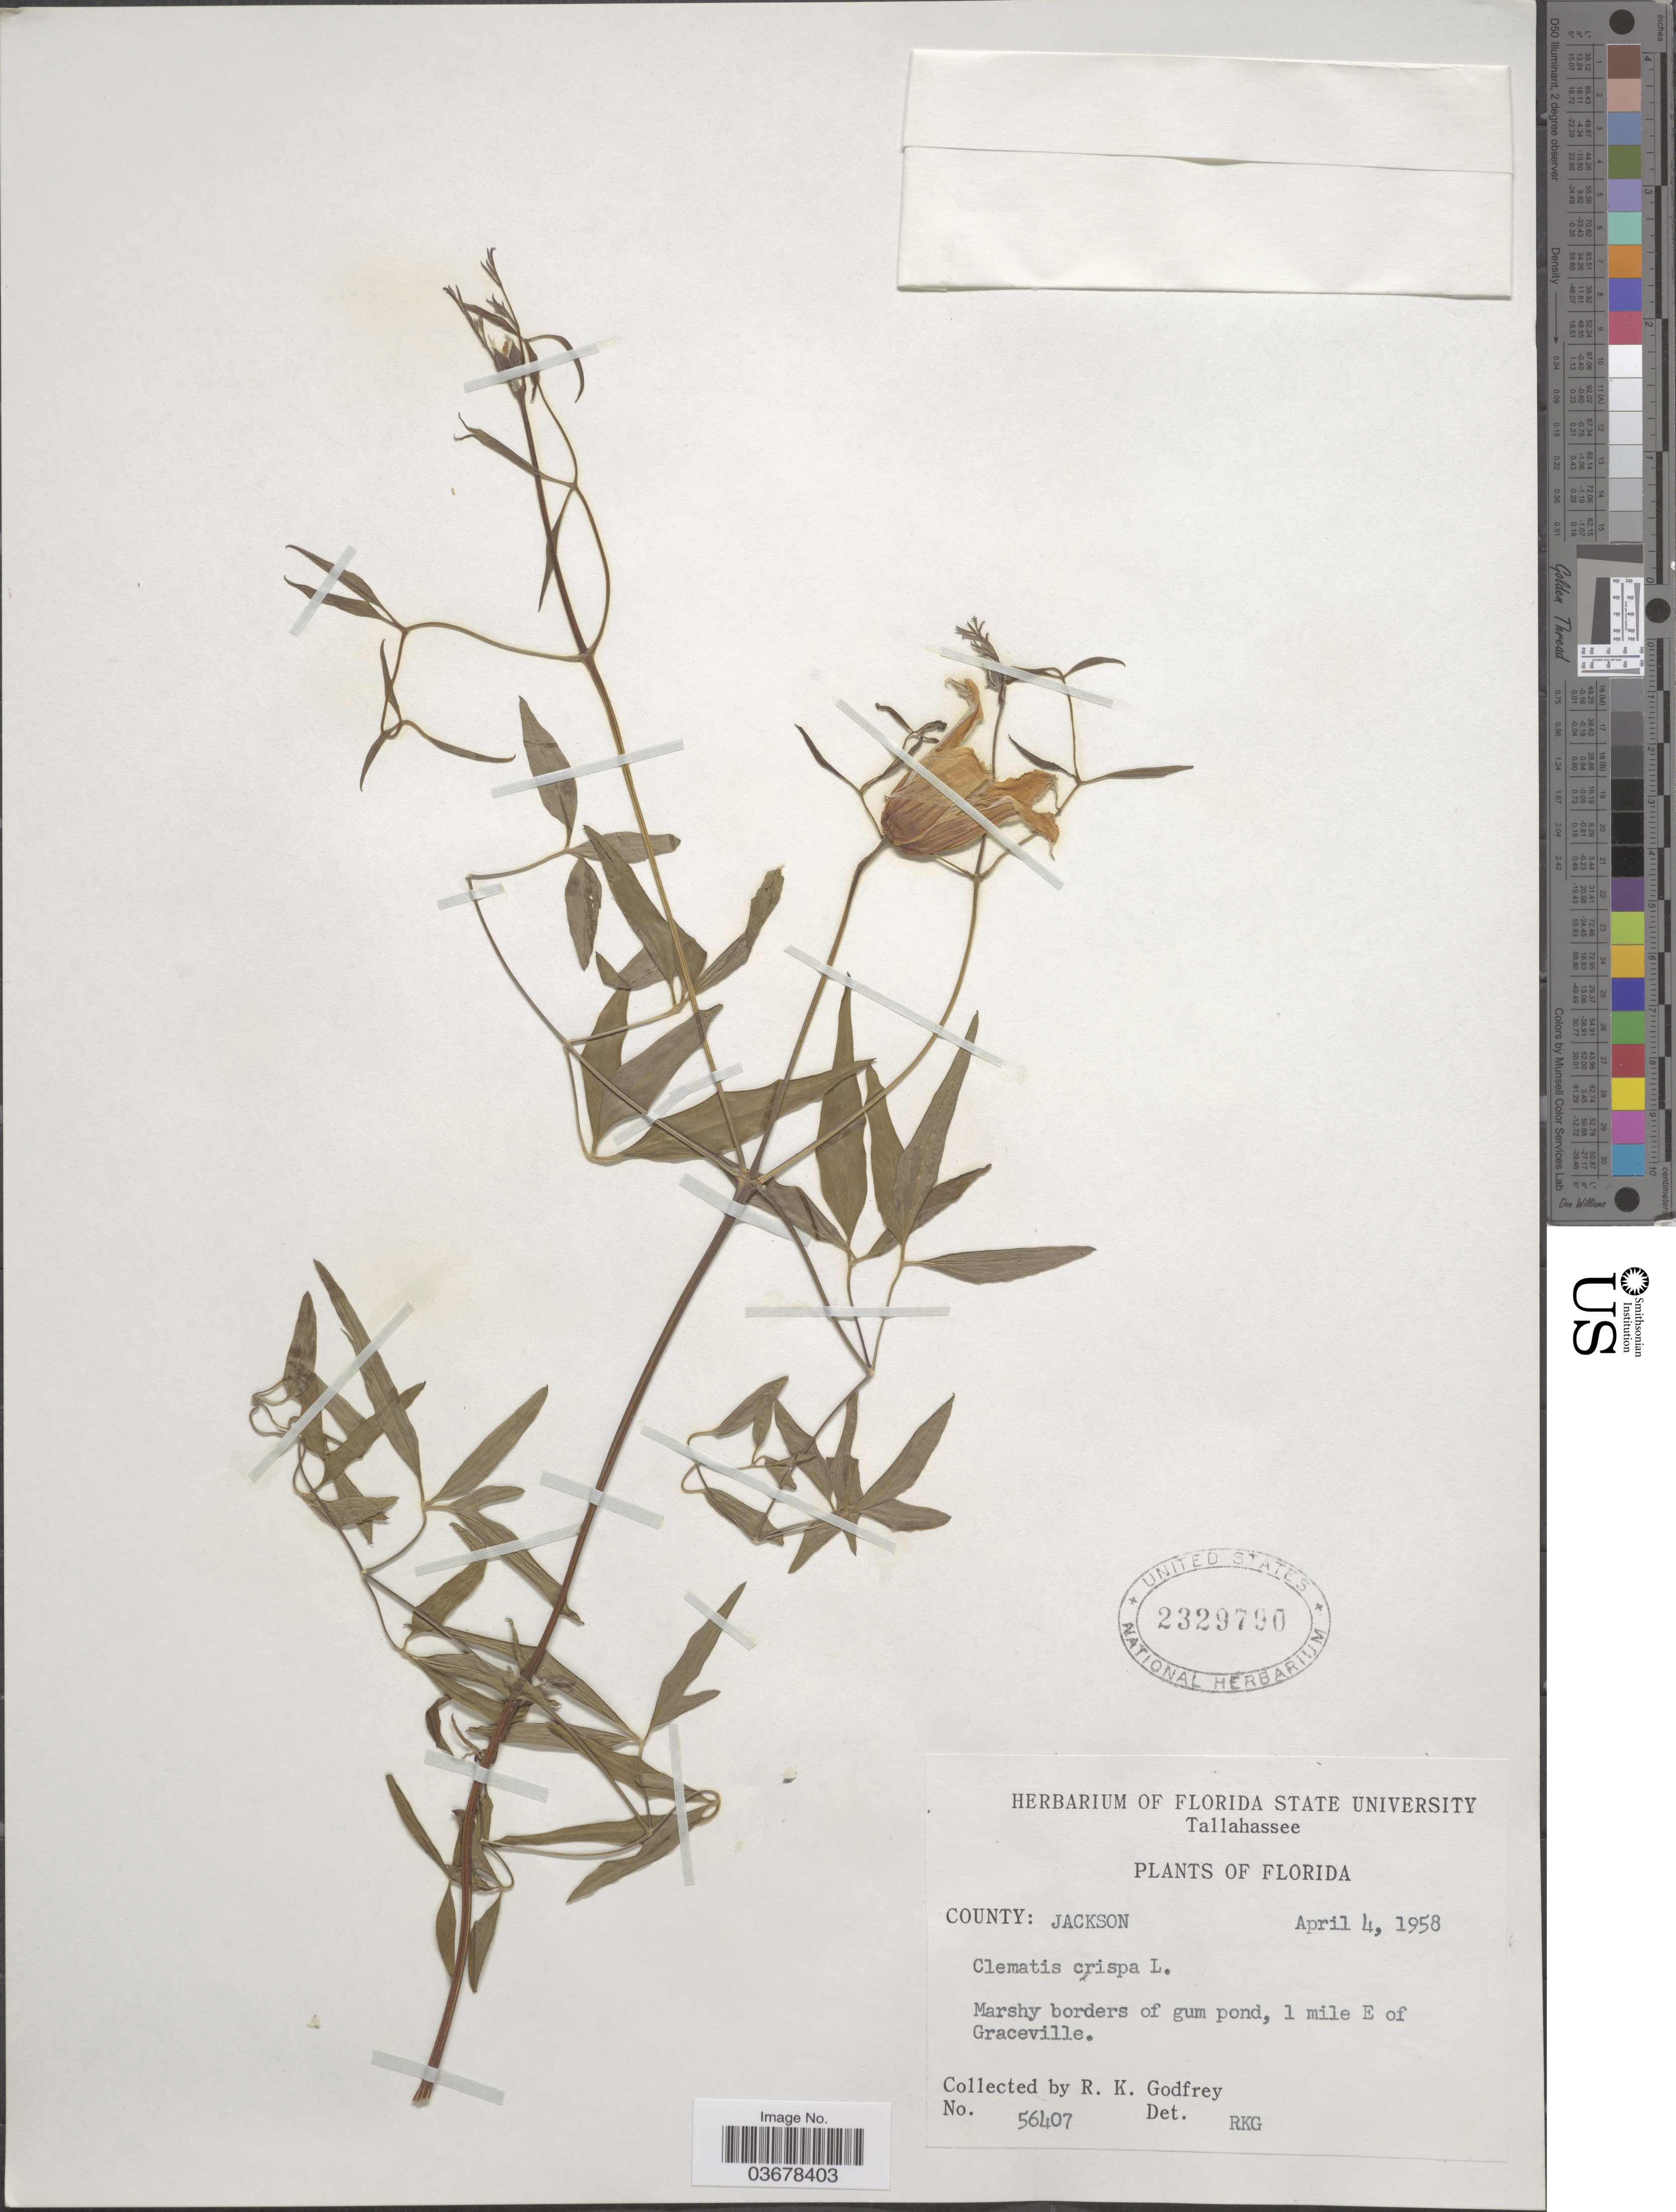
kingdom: Plantae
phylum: Tracheophyta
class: Magnoliopsida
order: Ranunculales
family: Ranunculaceae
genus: Clematis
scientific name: Clematis viorna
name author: L.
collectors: R. K. Godfrey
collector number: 56407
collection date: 1958-04-04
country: United States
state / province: Florida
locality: County: Jackson. Marshy borders of gum pond, 1 mile E of Graceville.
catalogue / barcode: US 2329790